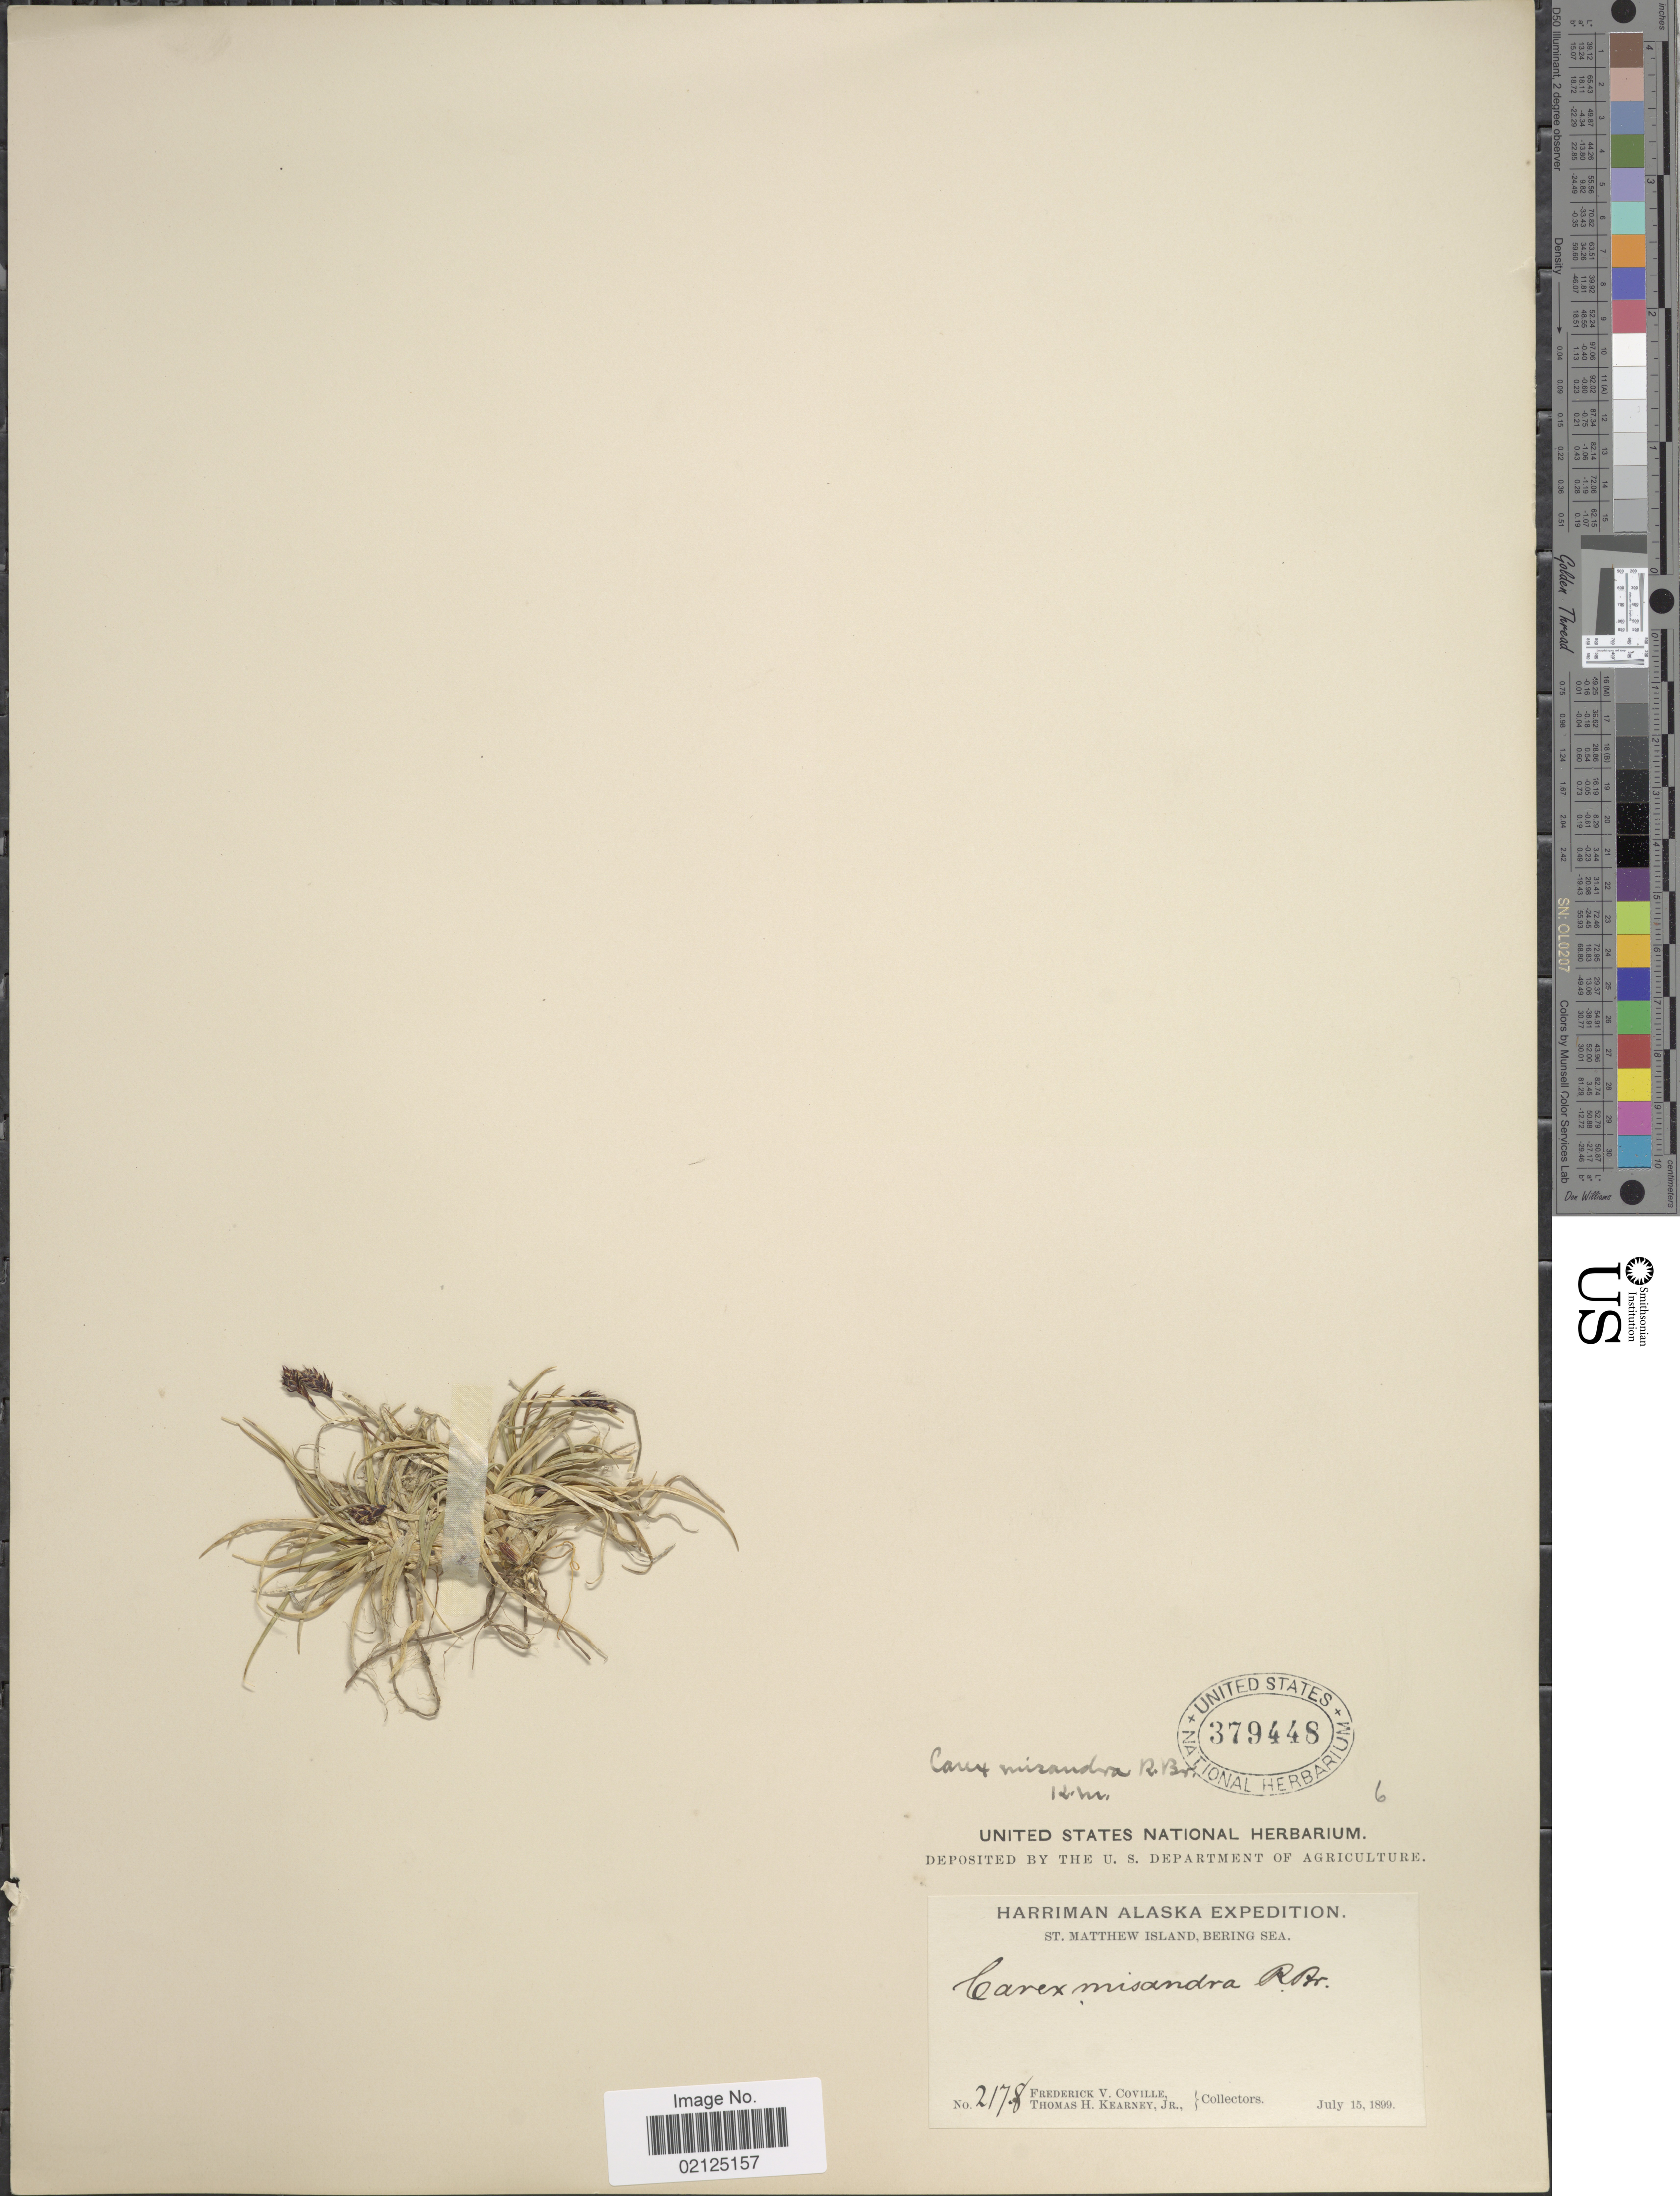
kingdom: Plantae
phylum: Tracheophyta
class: Liliopsida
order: Poales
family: Cyperaceae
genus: Carex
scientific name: Carex fuliginosa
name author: Schkuhr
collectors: F. V. Coville & T. H. Kearney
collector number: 2178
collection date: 1899-07-15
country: United States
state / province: Alaska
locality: Harriman Alaska, St. Matthew Island, Bering Sea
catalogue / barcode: US 379448